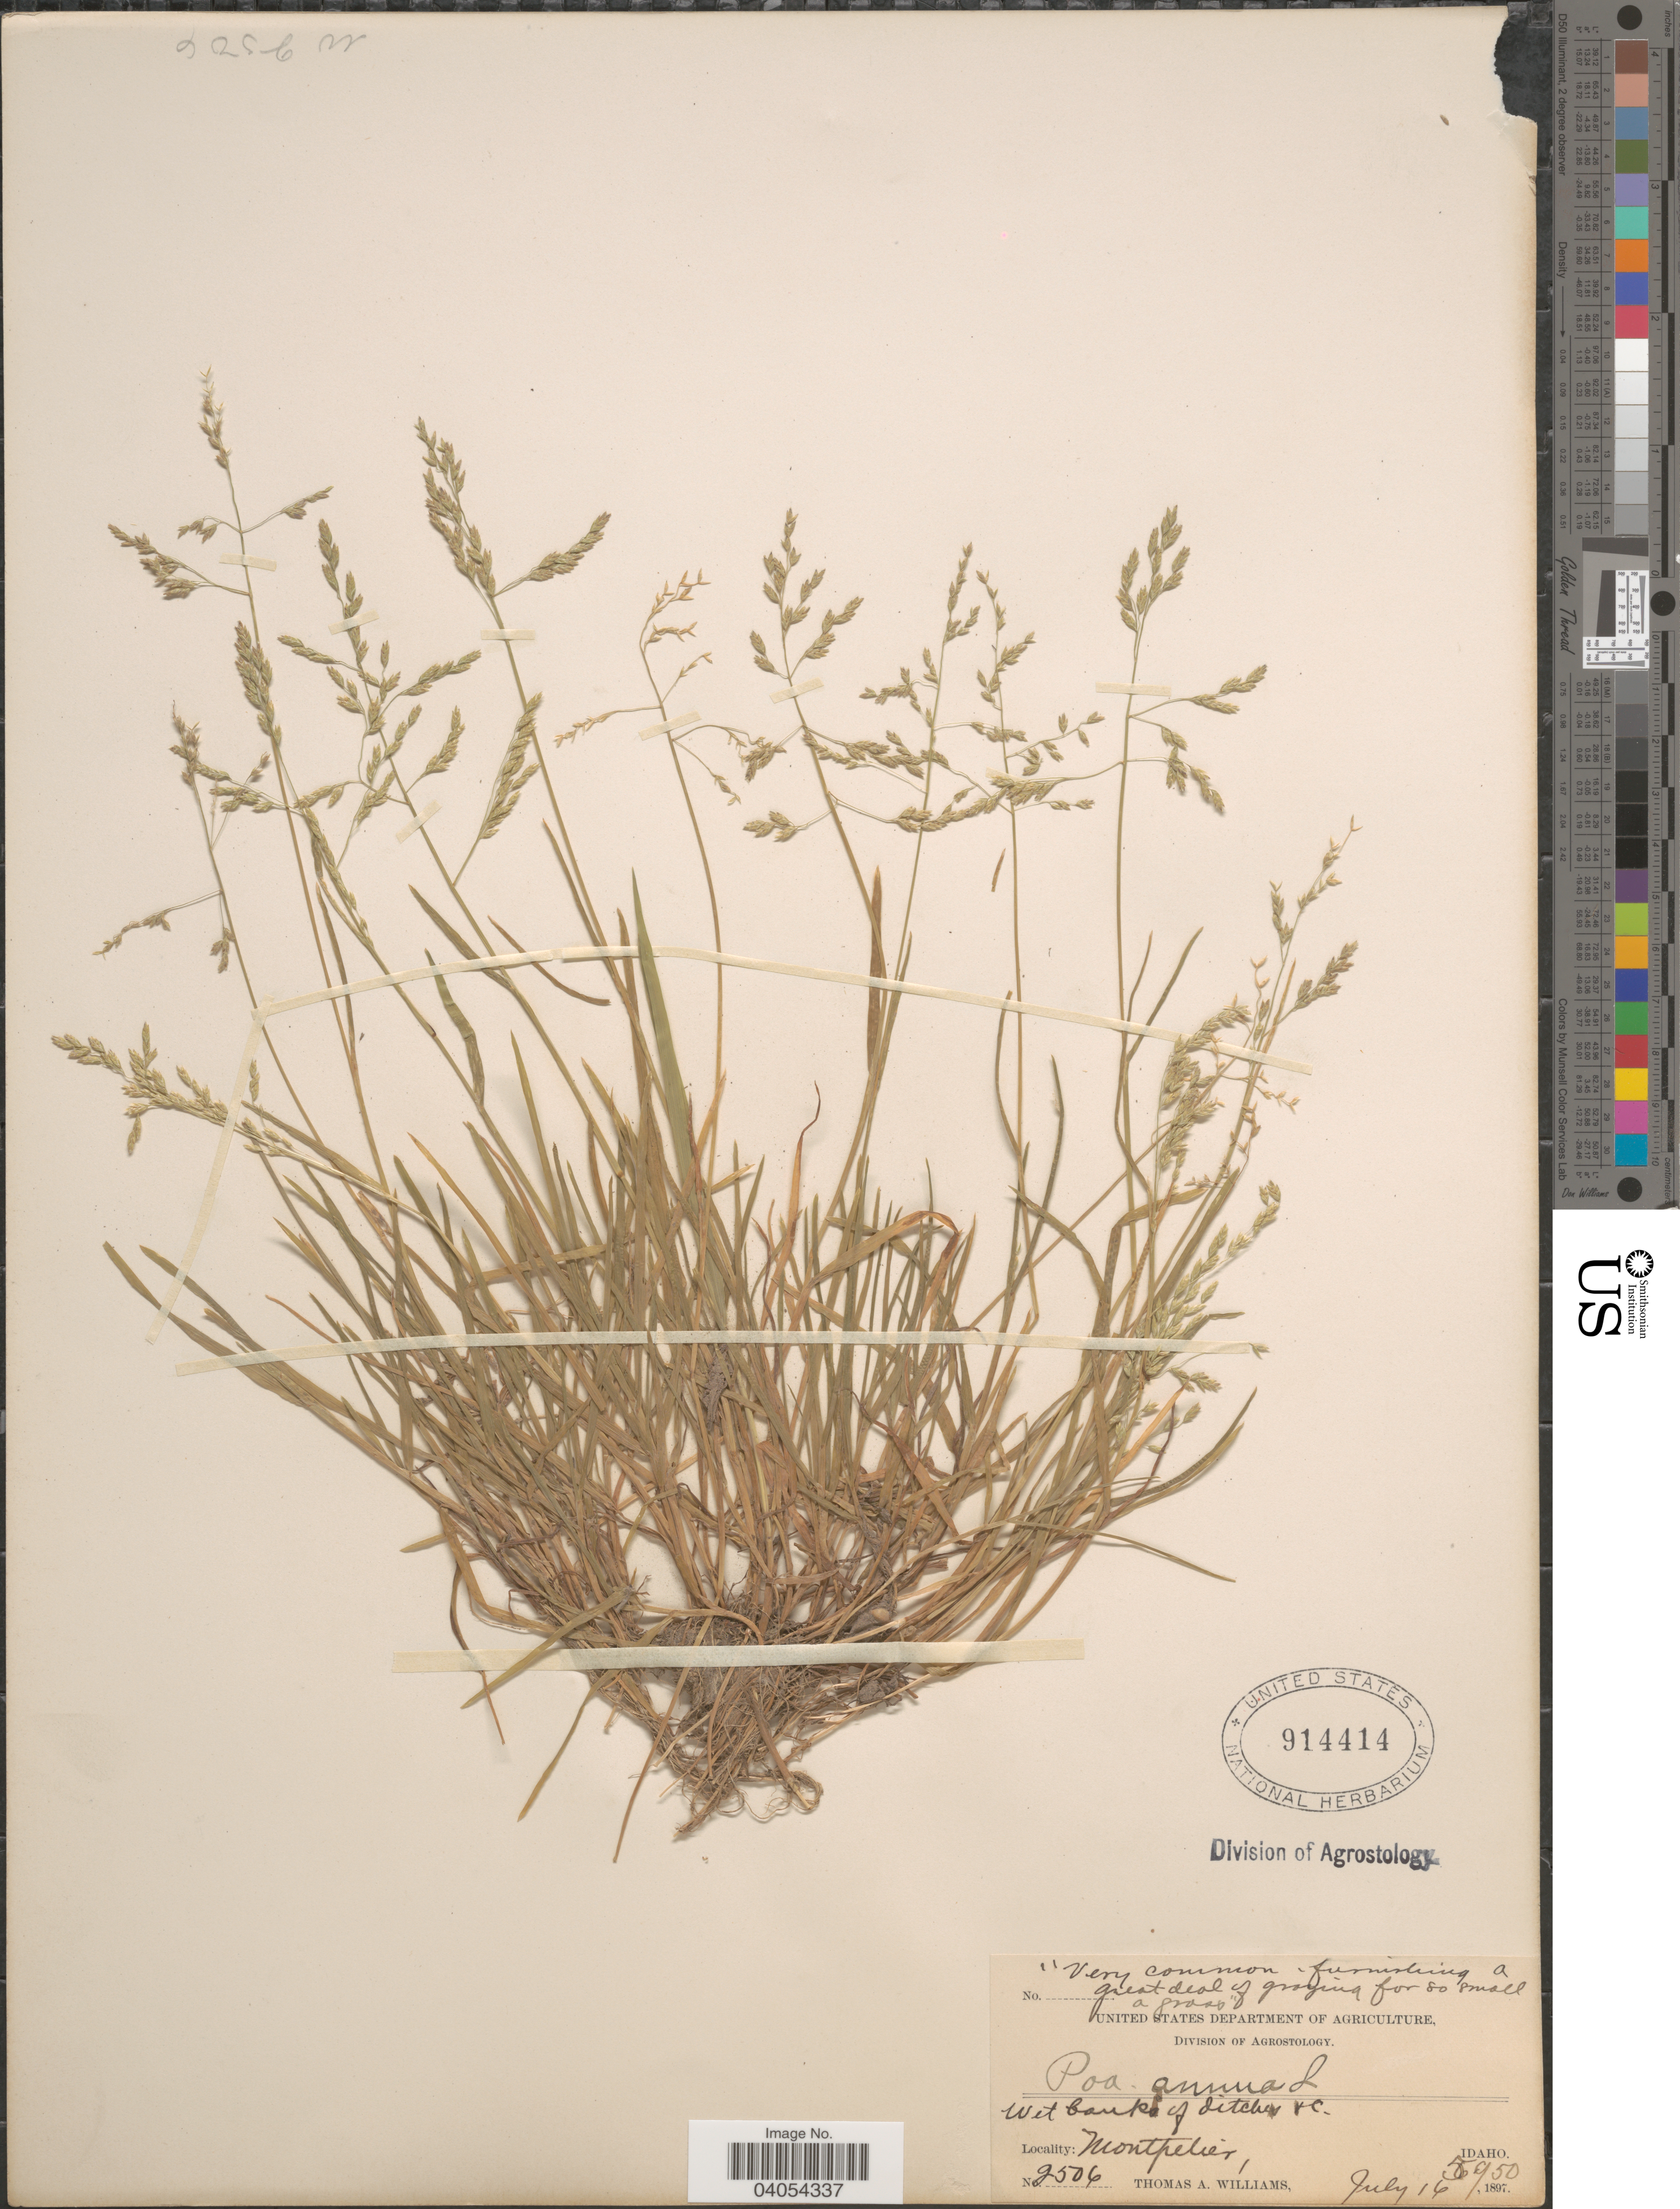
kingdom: Plantae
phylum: Tracheophyta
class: Liliopsida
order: Poales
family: Poaceae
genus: Poa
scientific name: Poa annua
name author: L.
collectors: T. A. Williams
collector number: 2506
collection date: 1897-07-16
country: United States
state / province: Idaho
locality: Montpelier.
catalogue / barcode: US 914414